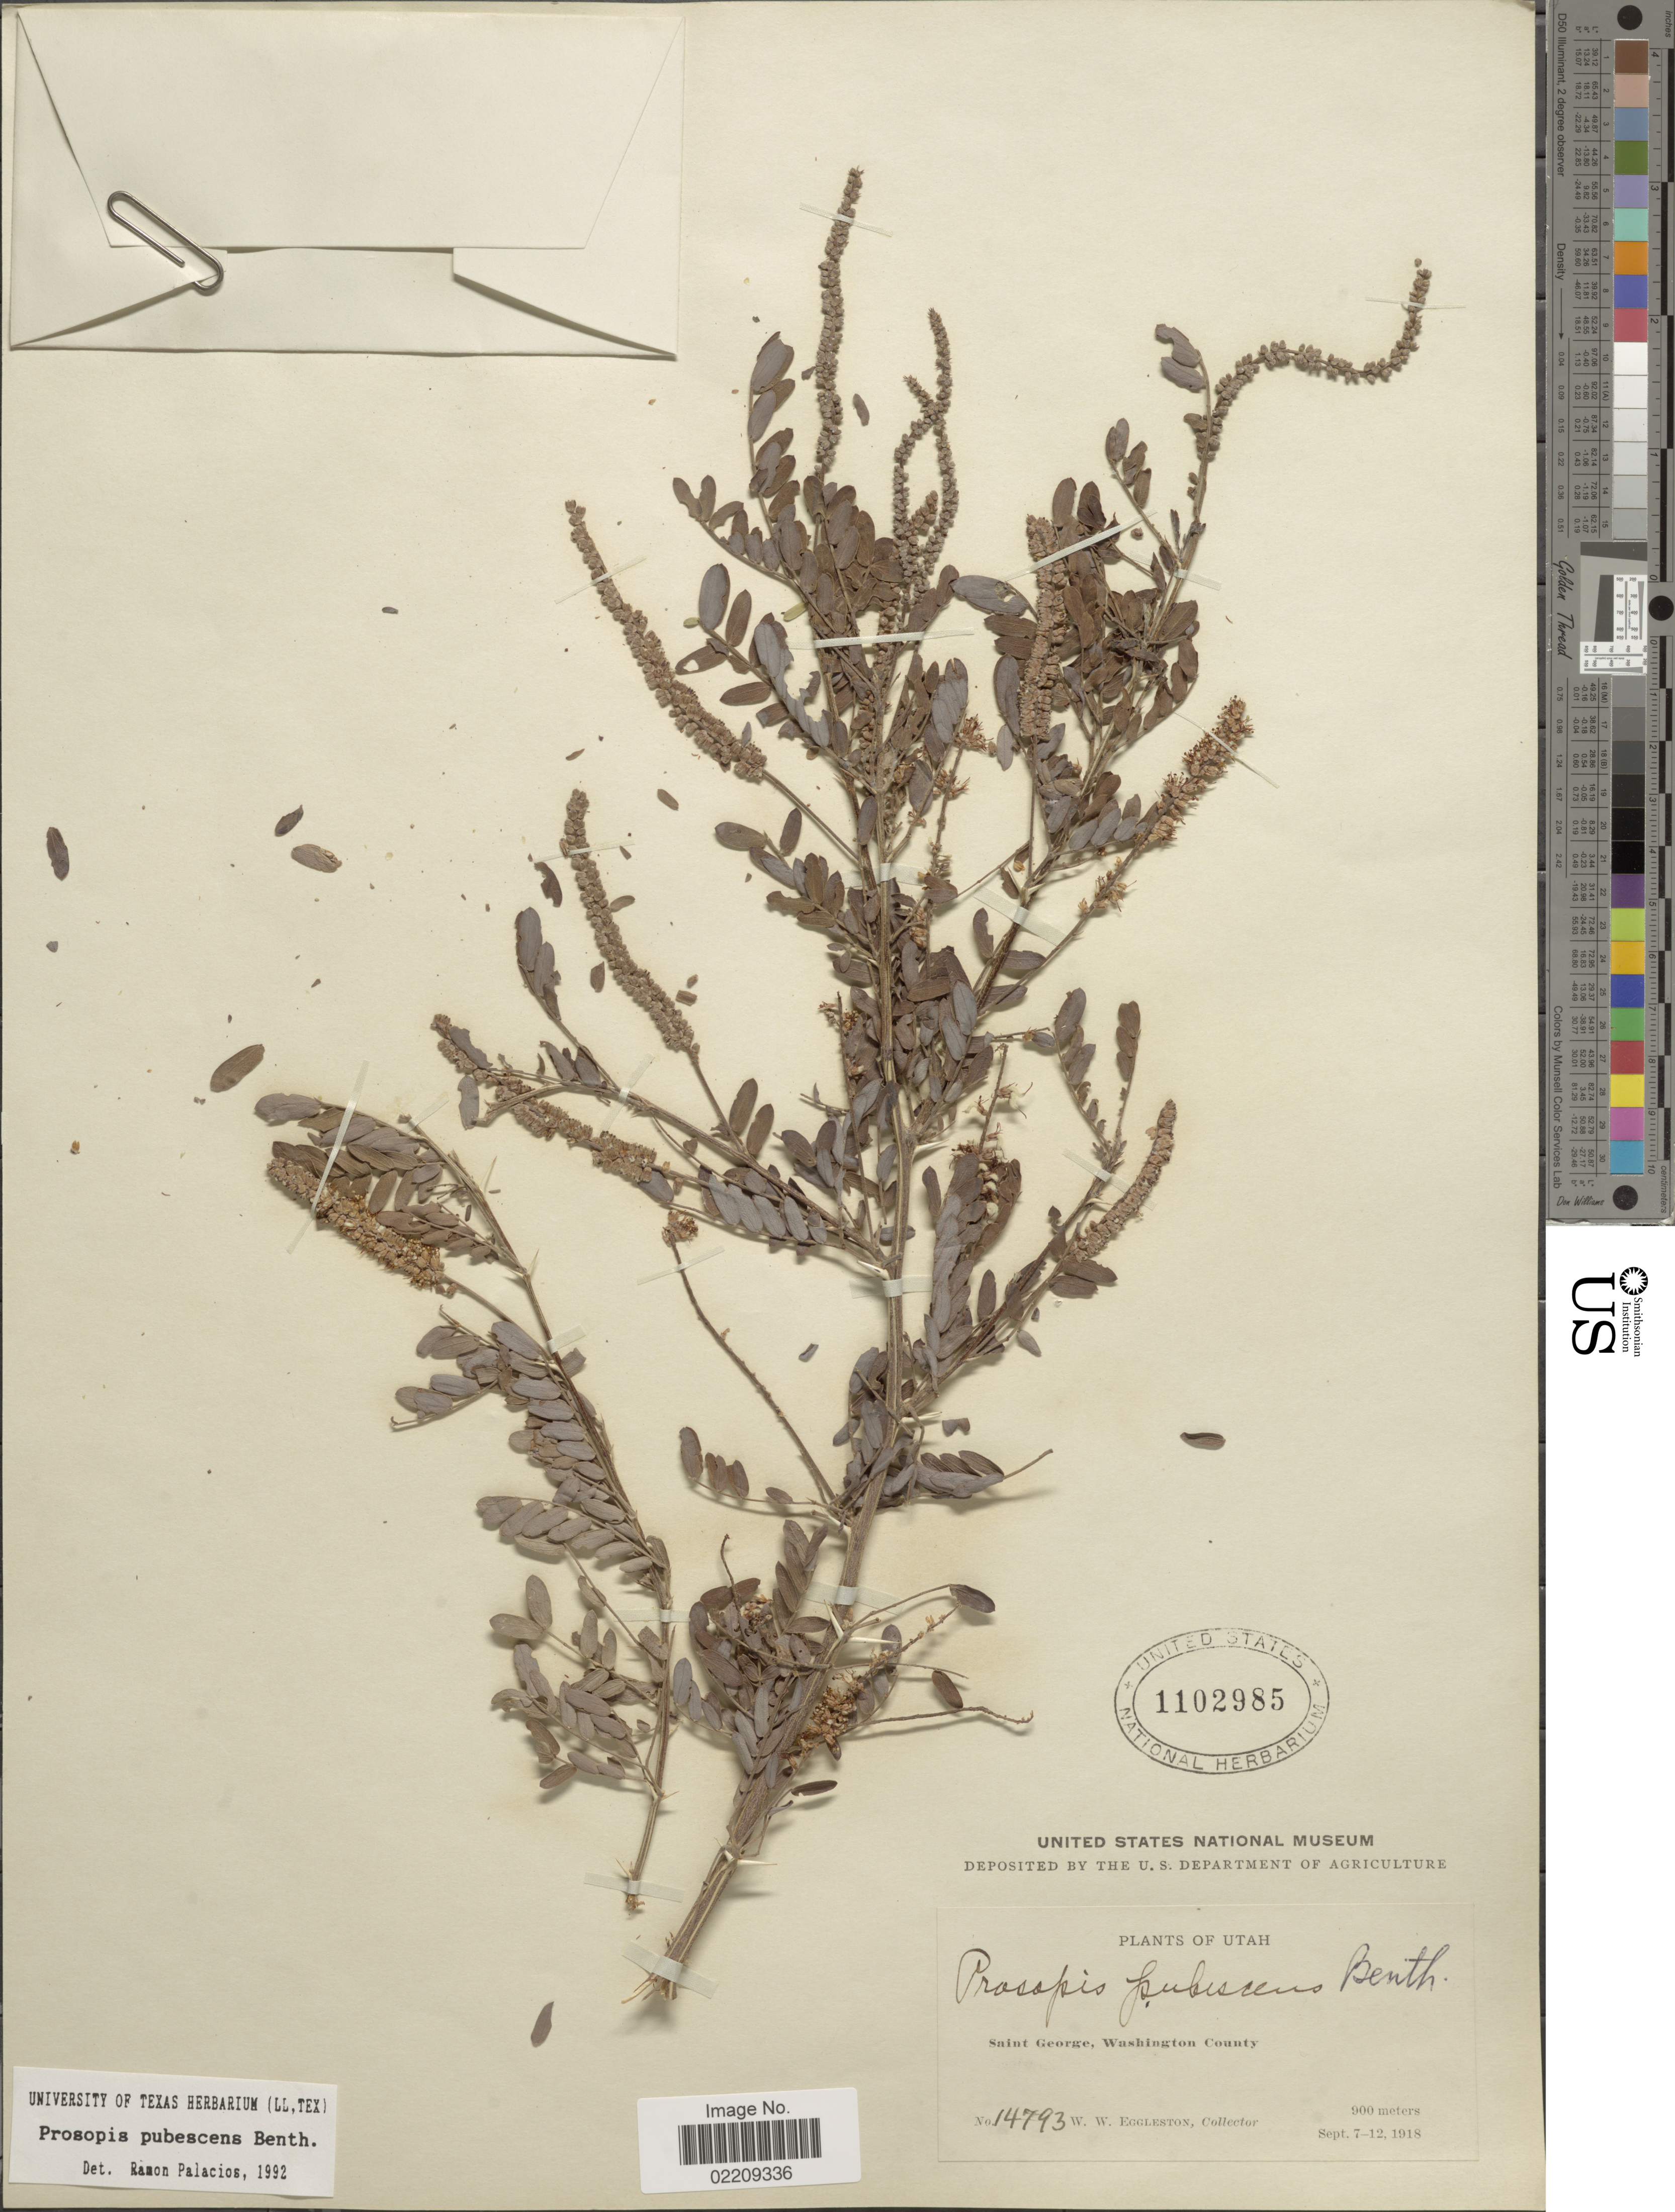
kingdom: Plantae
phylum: Tracheophyta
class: Magnoliopsida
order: Fabales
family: Fabaceae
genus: Strombocarpa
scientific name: Strombocarpa pubescens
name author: (Benth.) A. Gray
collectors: W. W. Eggleston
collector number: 14793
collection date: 1918-09-07/1918-09-12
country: United States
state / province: Utah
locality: Saint George, Washington County.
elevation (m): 900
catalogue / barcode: US 1102985